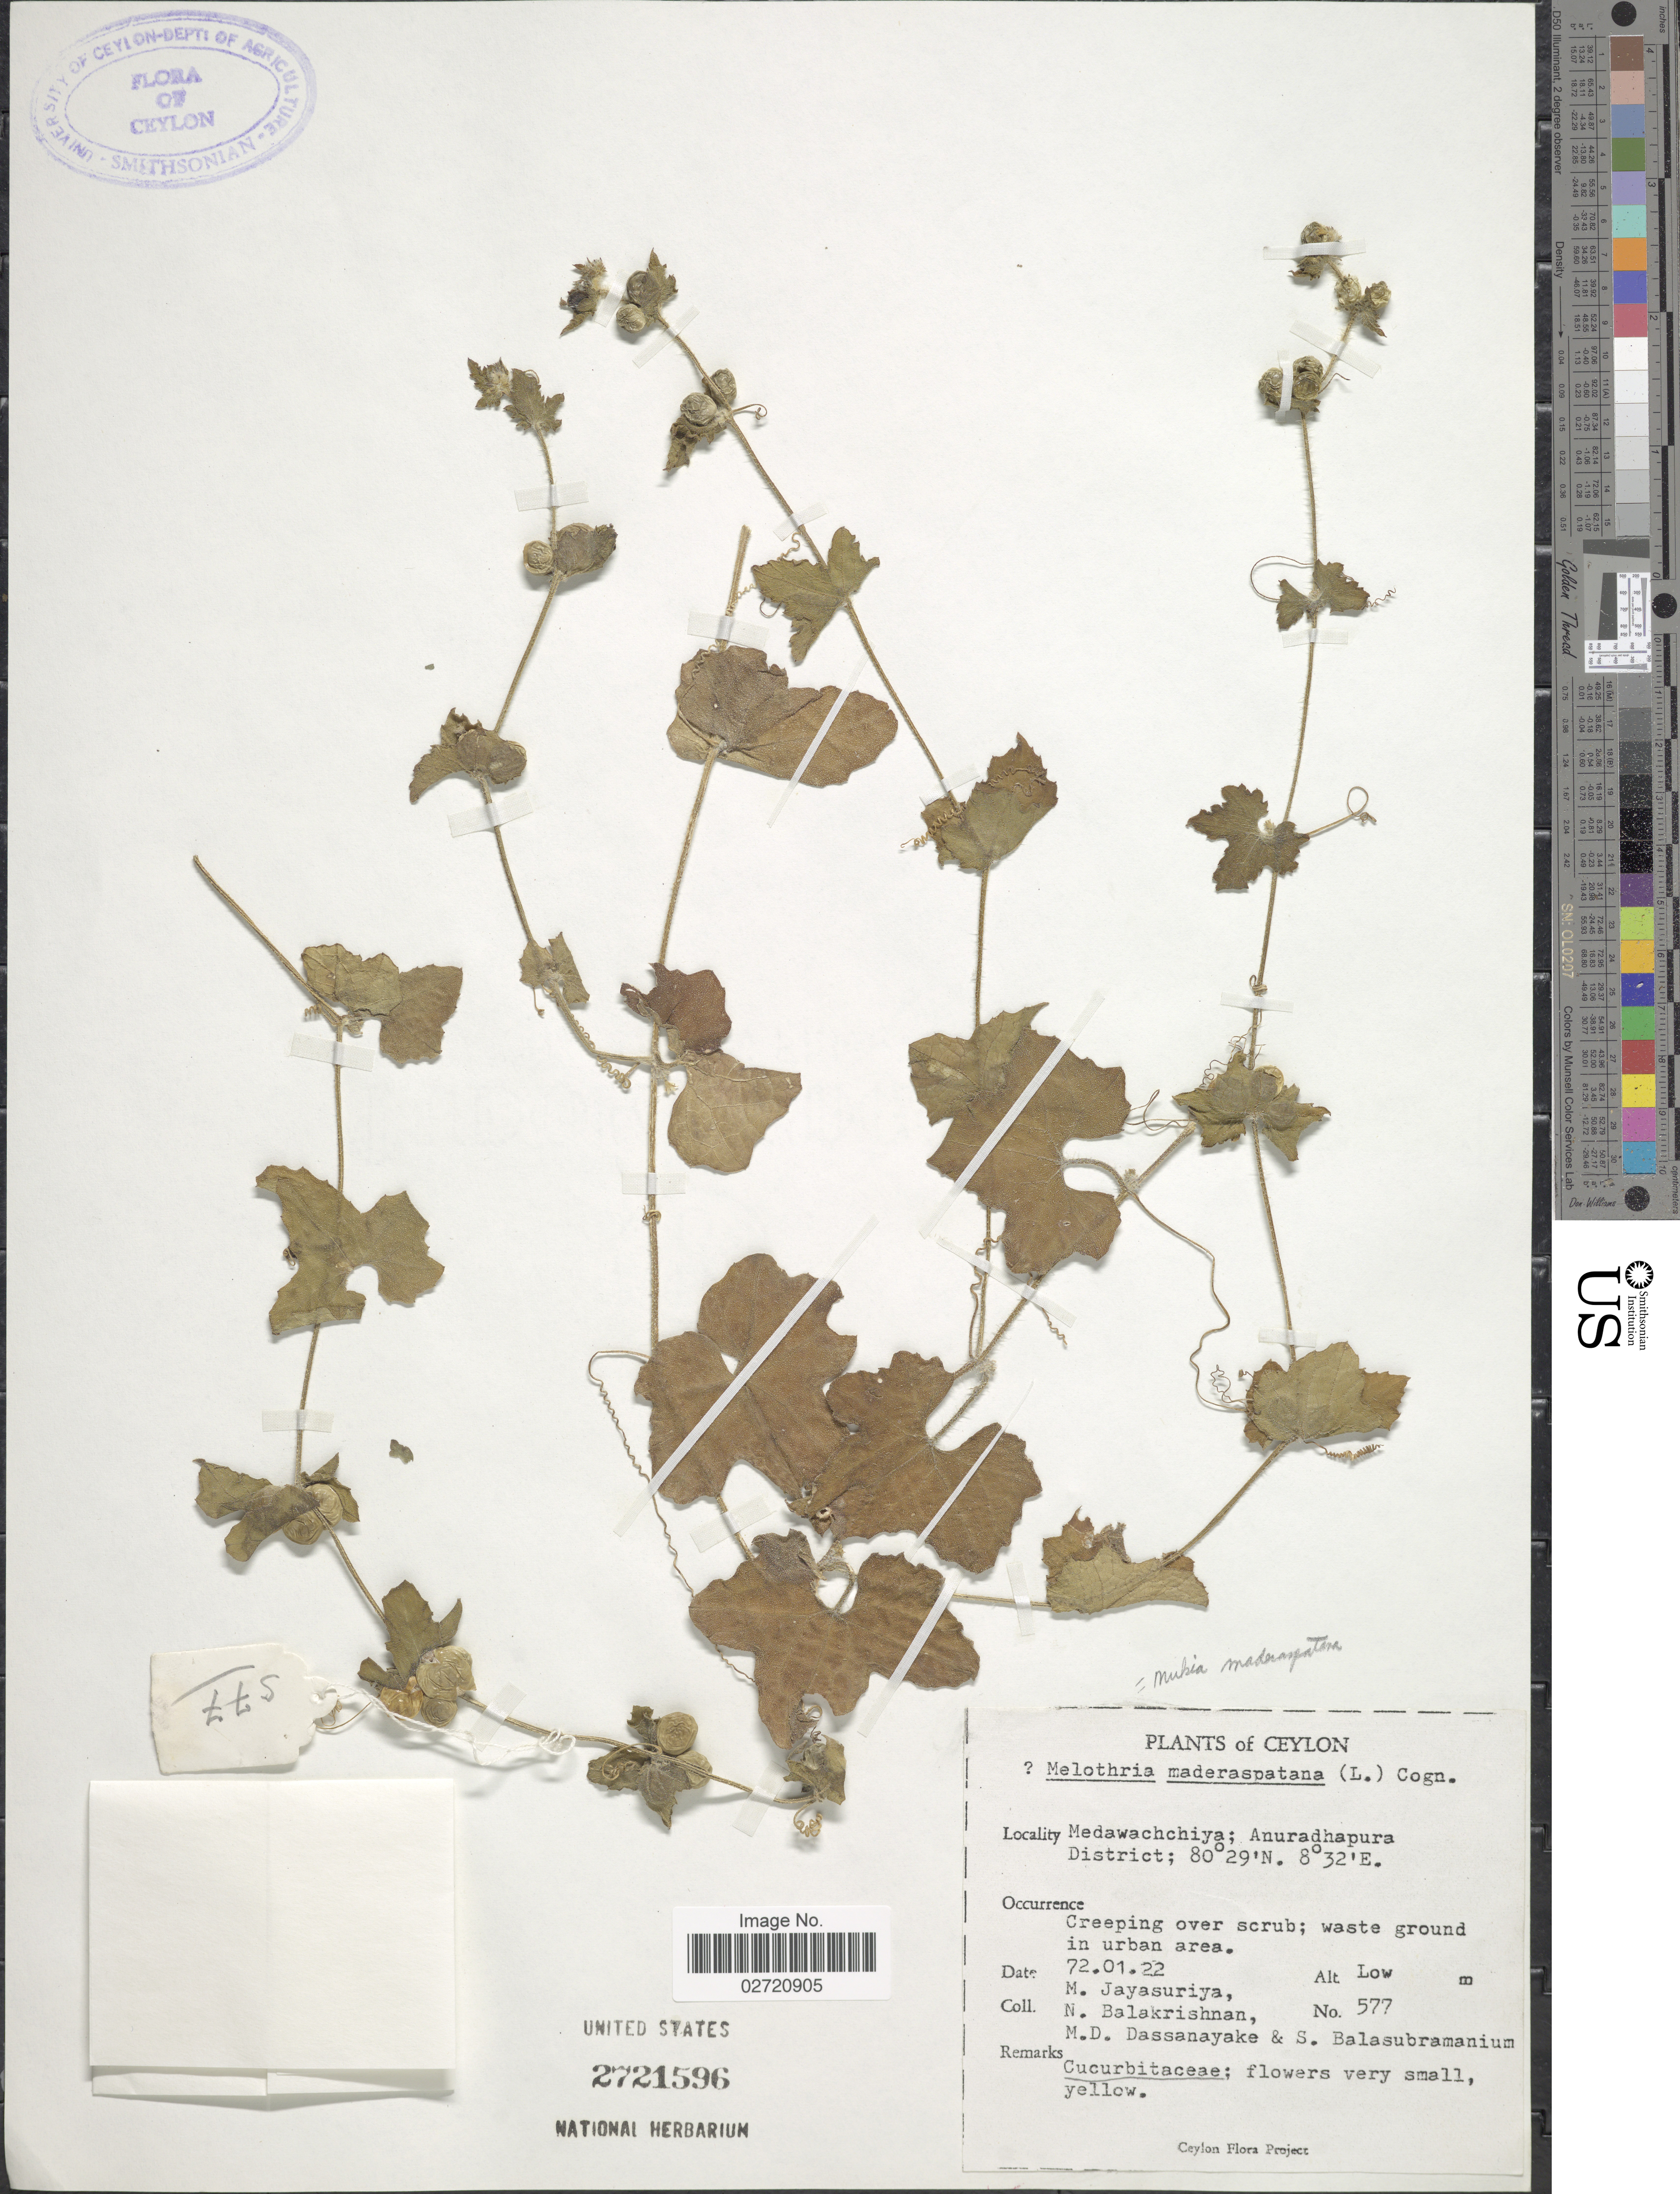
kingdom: Plantae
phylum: Tracheophyta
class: Magnoliopsida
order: Cucurbitales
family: Cucurbitaceae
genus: Cucumis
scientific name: Cucumis maderaspatanus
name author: L.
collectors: M. Jayasuriya, N. Balakrishnan, M. D. Dassanayake & S. Balasubramanium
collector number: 577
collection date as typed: Transcribed d/m/y: 22/1/72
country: Sri Lanka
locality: Ceylon, Medawachchiya; Anuradhapura District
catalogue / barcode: US 2721596